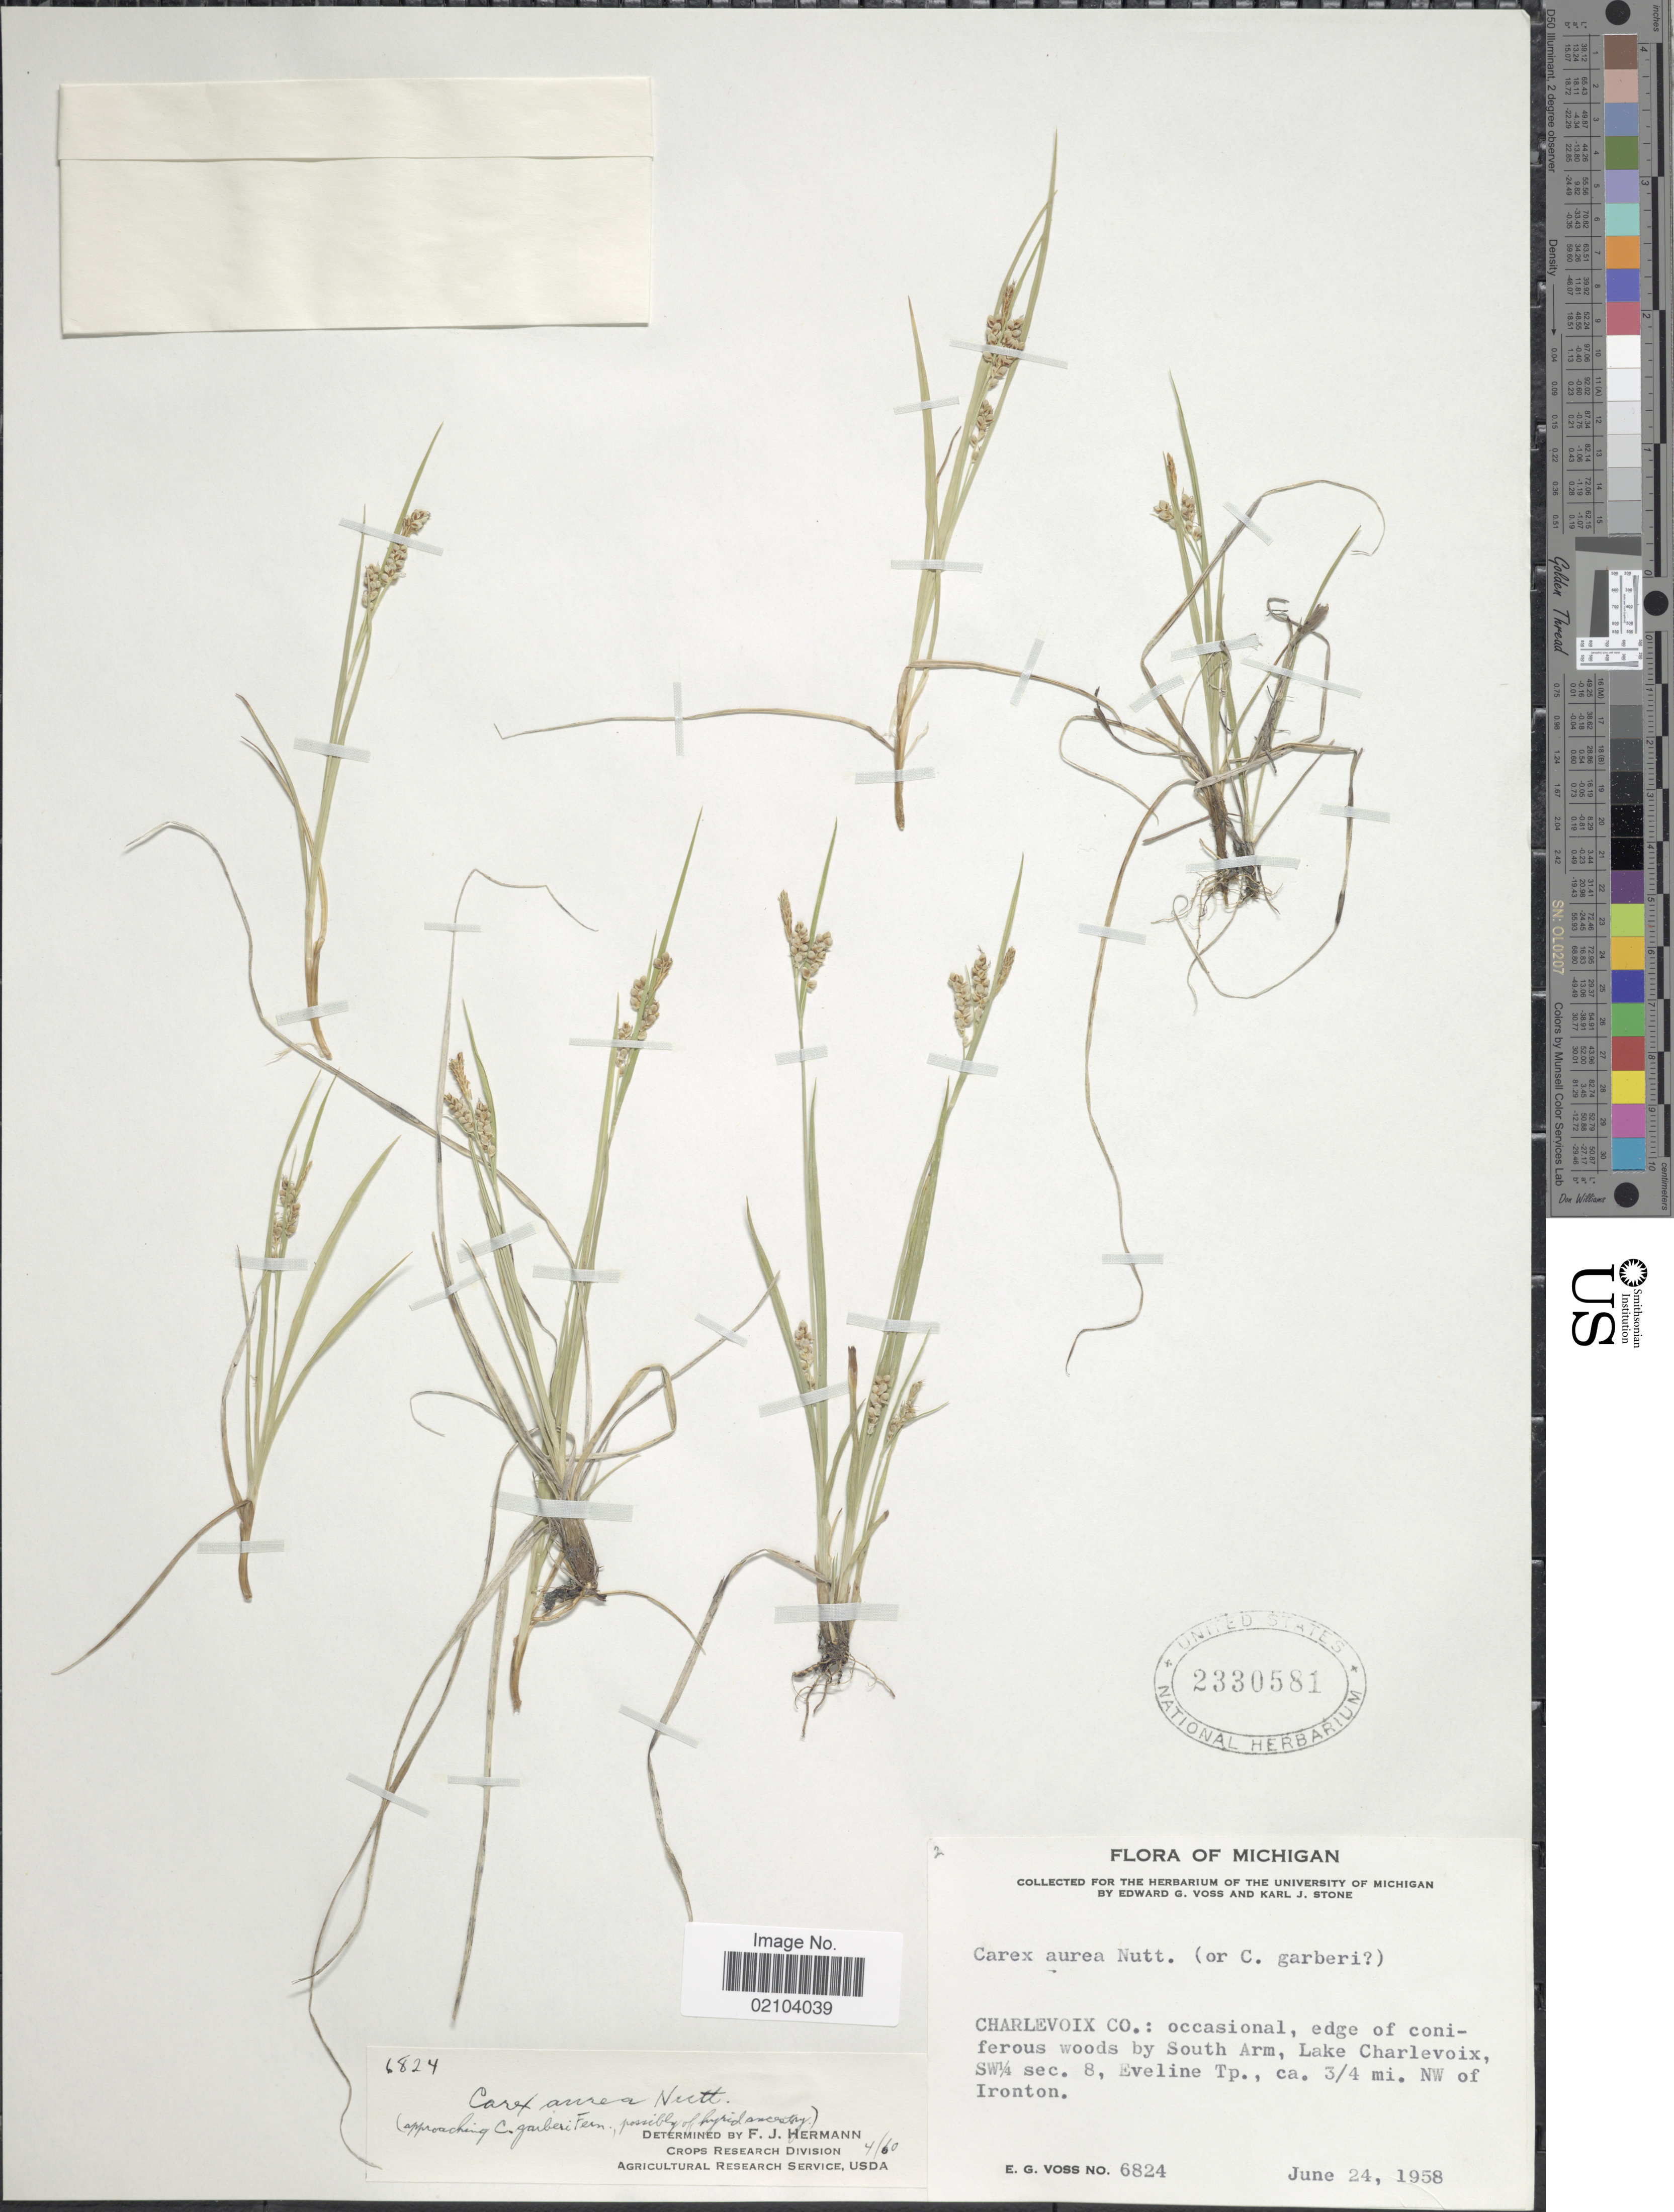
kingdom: Plantae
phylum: Tracheophyta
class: Liliopsida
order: Poales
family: Cyperaceae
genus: Carex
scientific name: Carex aurea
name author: Nutt.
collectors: E. G. Voss & K. J. Stone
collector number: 6824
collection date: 1958-06-24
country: United States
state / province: Michigan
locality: Charlevoix Co.: edge of coniferous woods by South Arm, Lake Charlevoix, SW 1/4 sec. 8, Evelin Tp., ca. 3/4 mi. NW of Ironton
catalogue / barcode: US 2330581